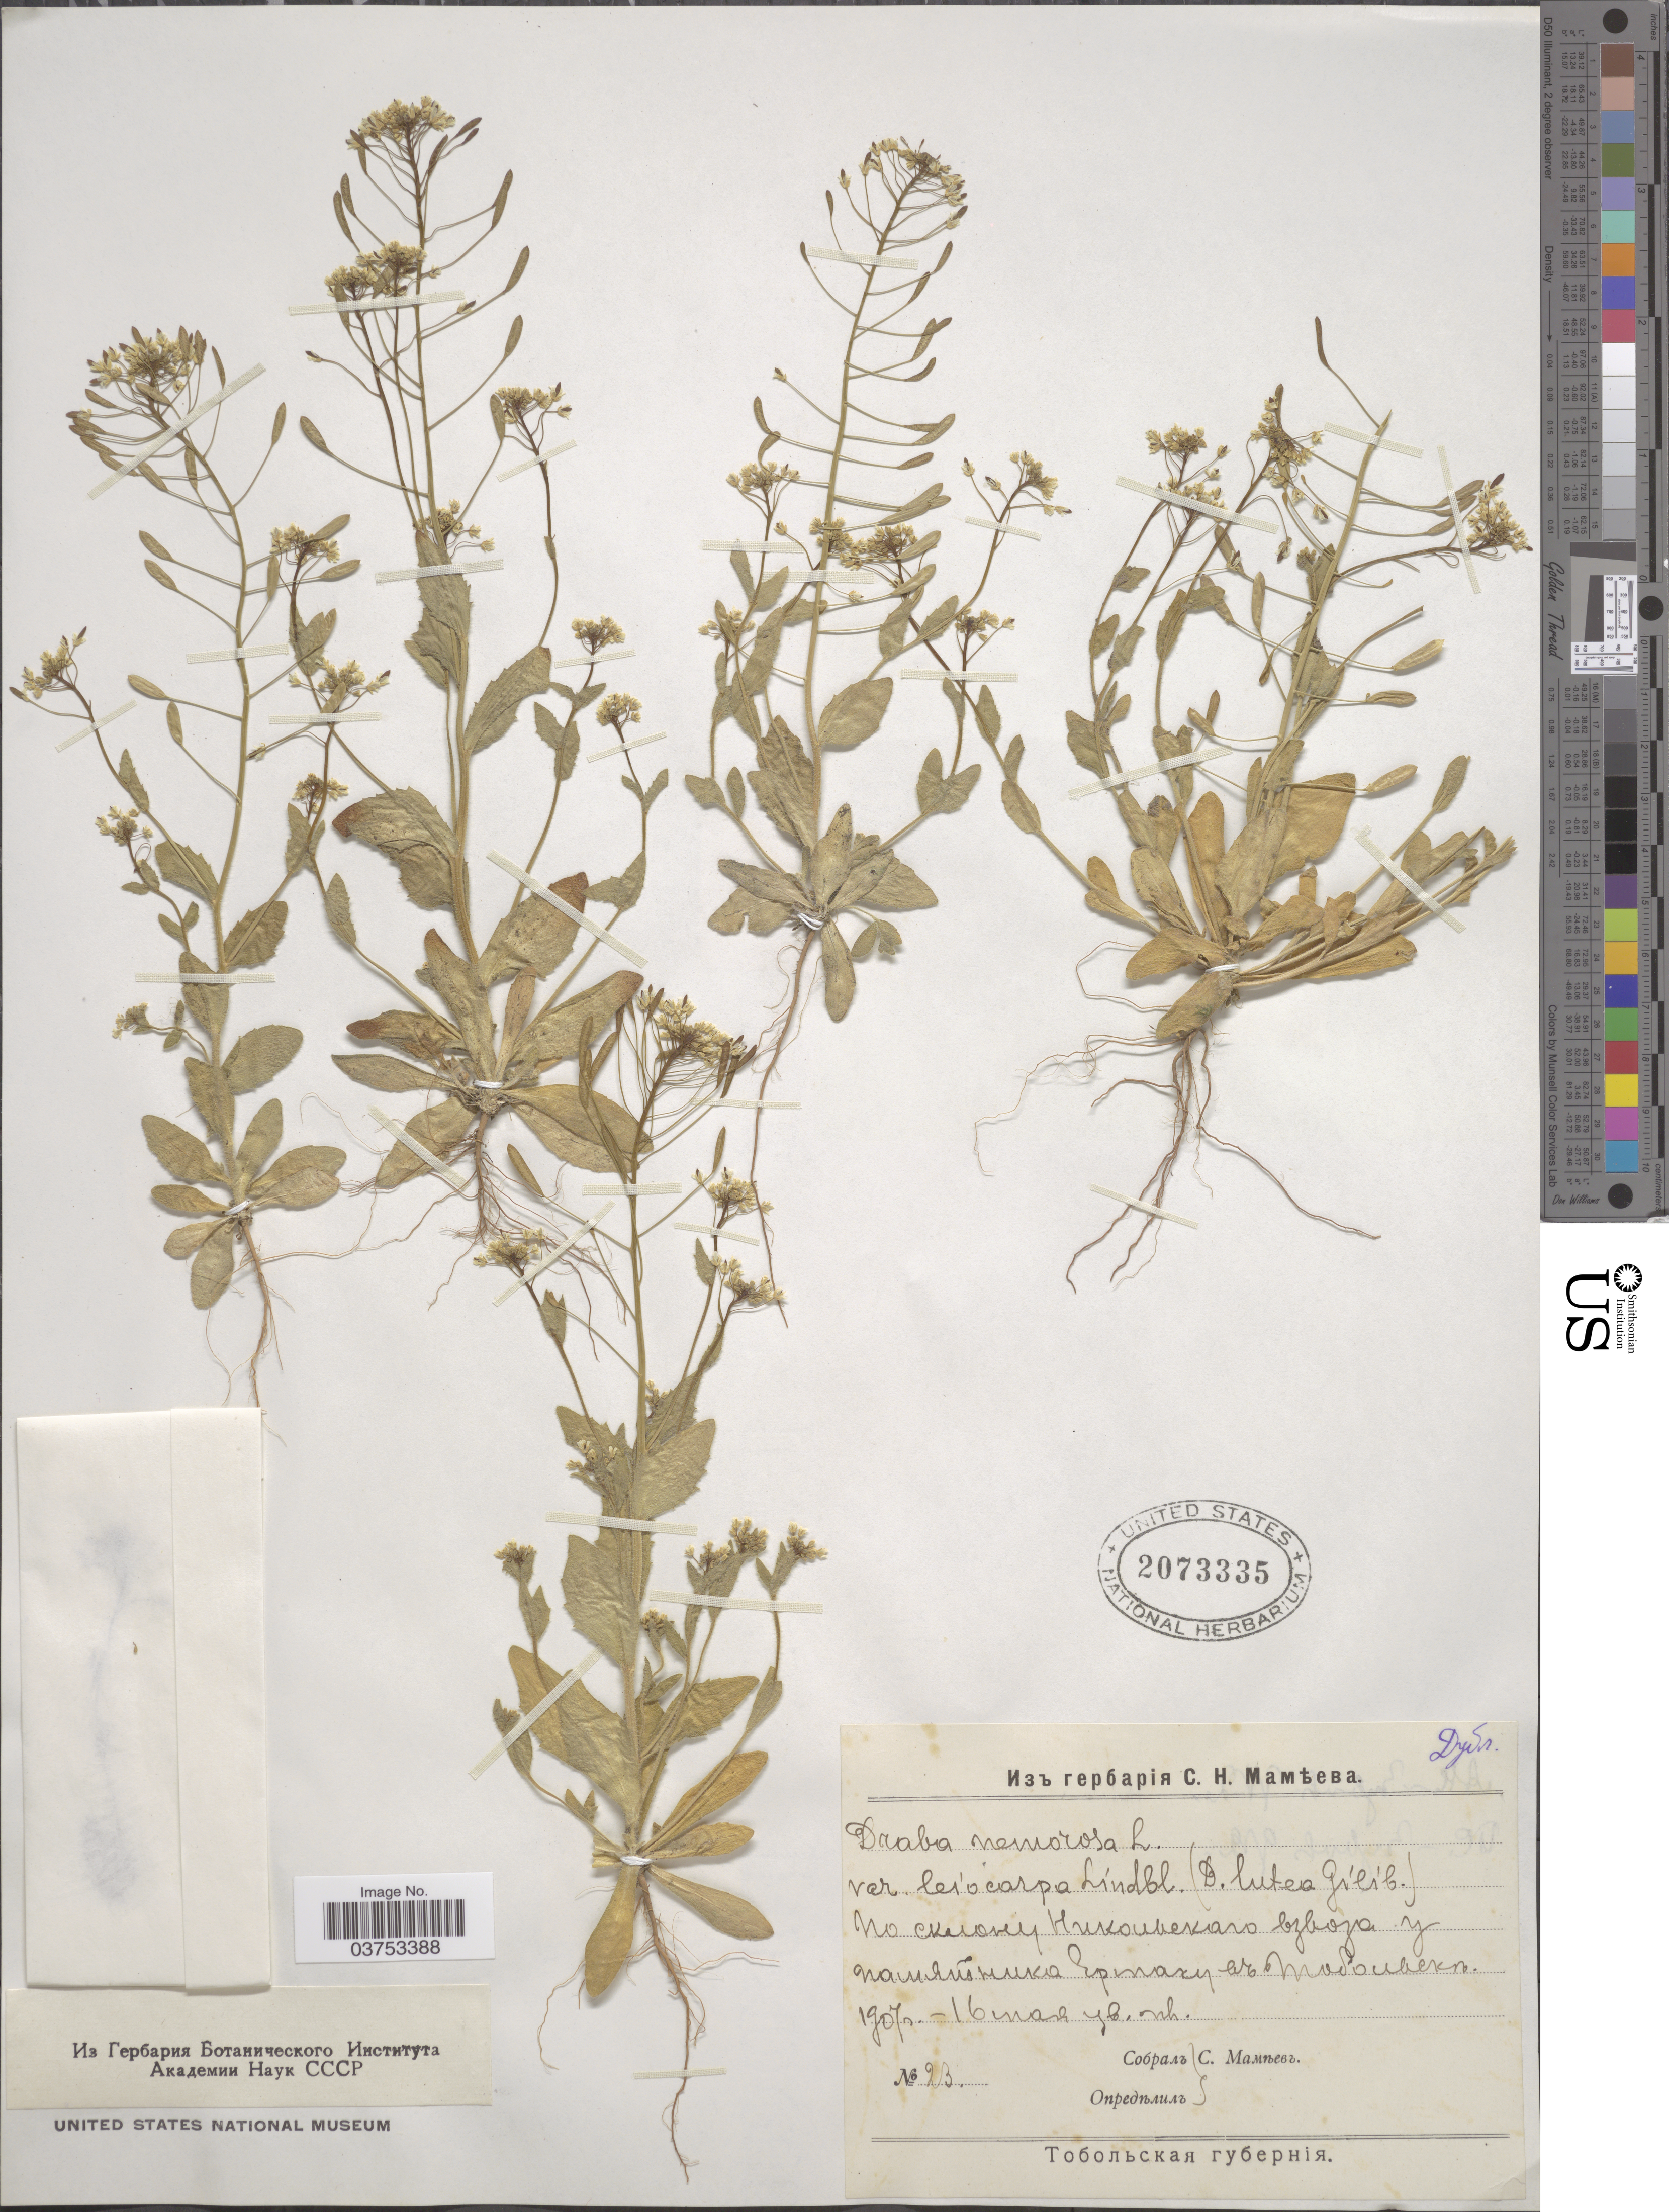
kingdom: Plantae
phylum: Tracheophyta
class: Magnoliopsida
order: Brassicales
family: Brassicaceae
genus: Draba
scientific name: Draba nemoralis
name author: Ehrh.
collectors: S. Mamaev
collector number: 23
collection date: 1907-03-16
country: Russian Federation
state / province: Tyumen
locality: Nikolskiy vzvoz in Tobolsk.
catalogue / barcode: US 2073335